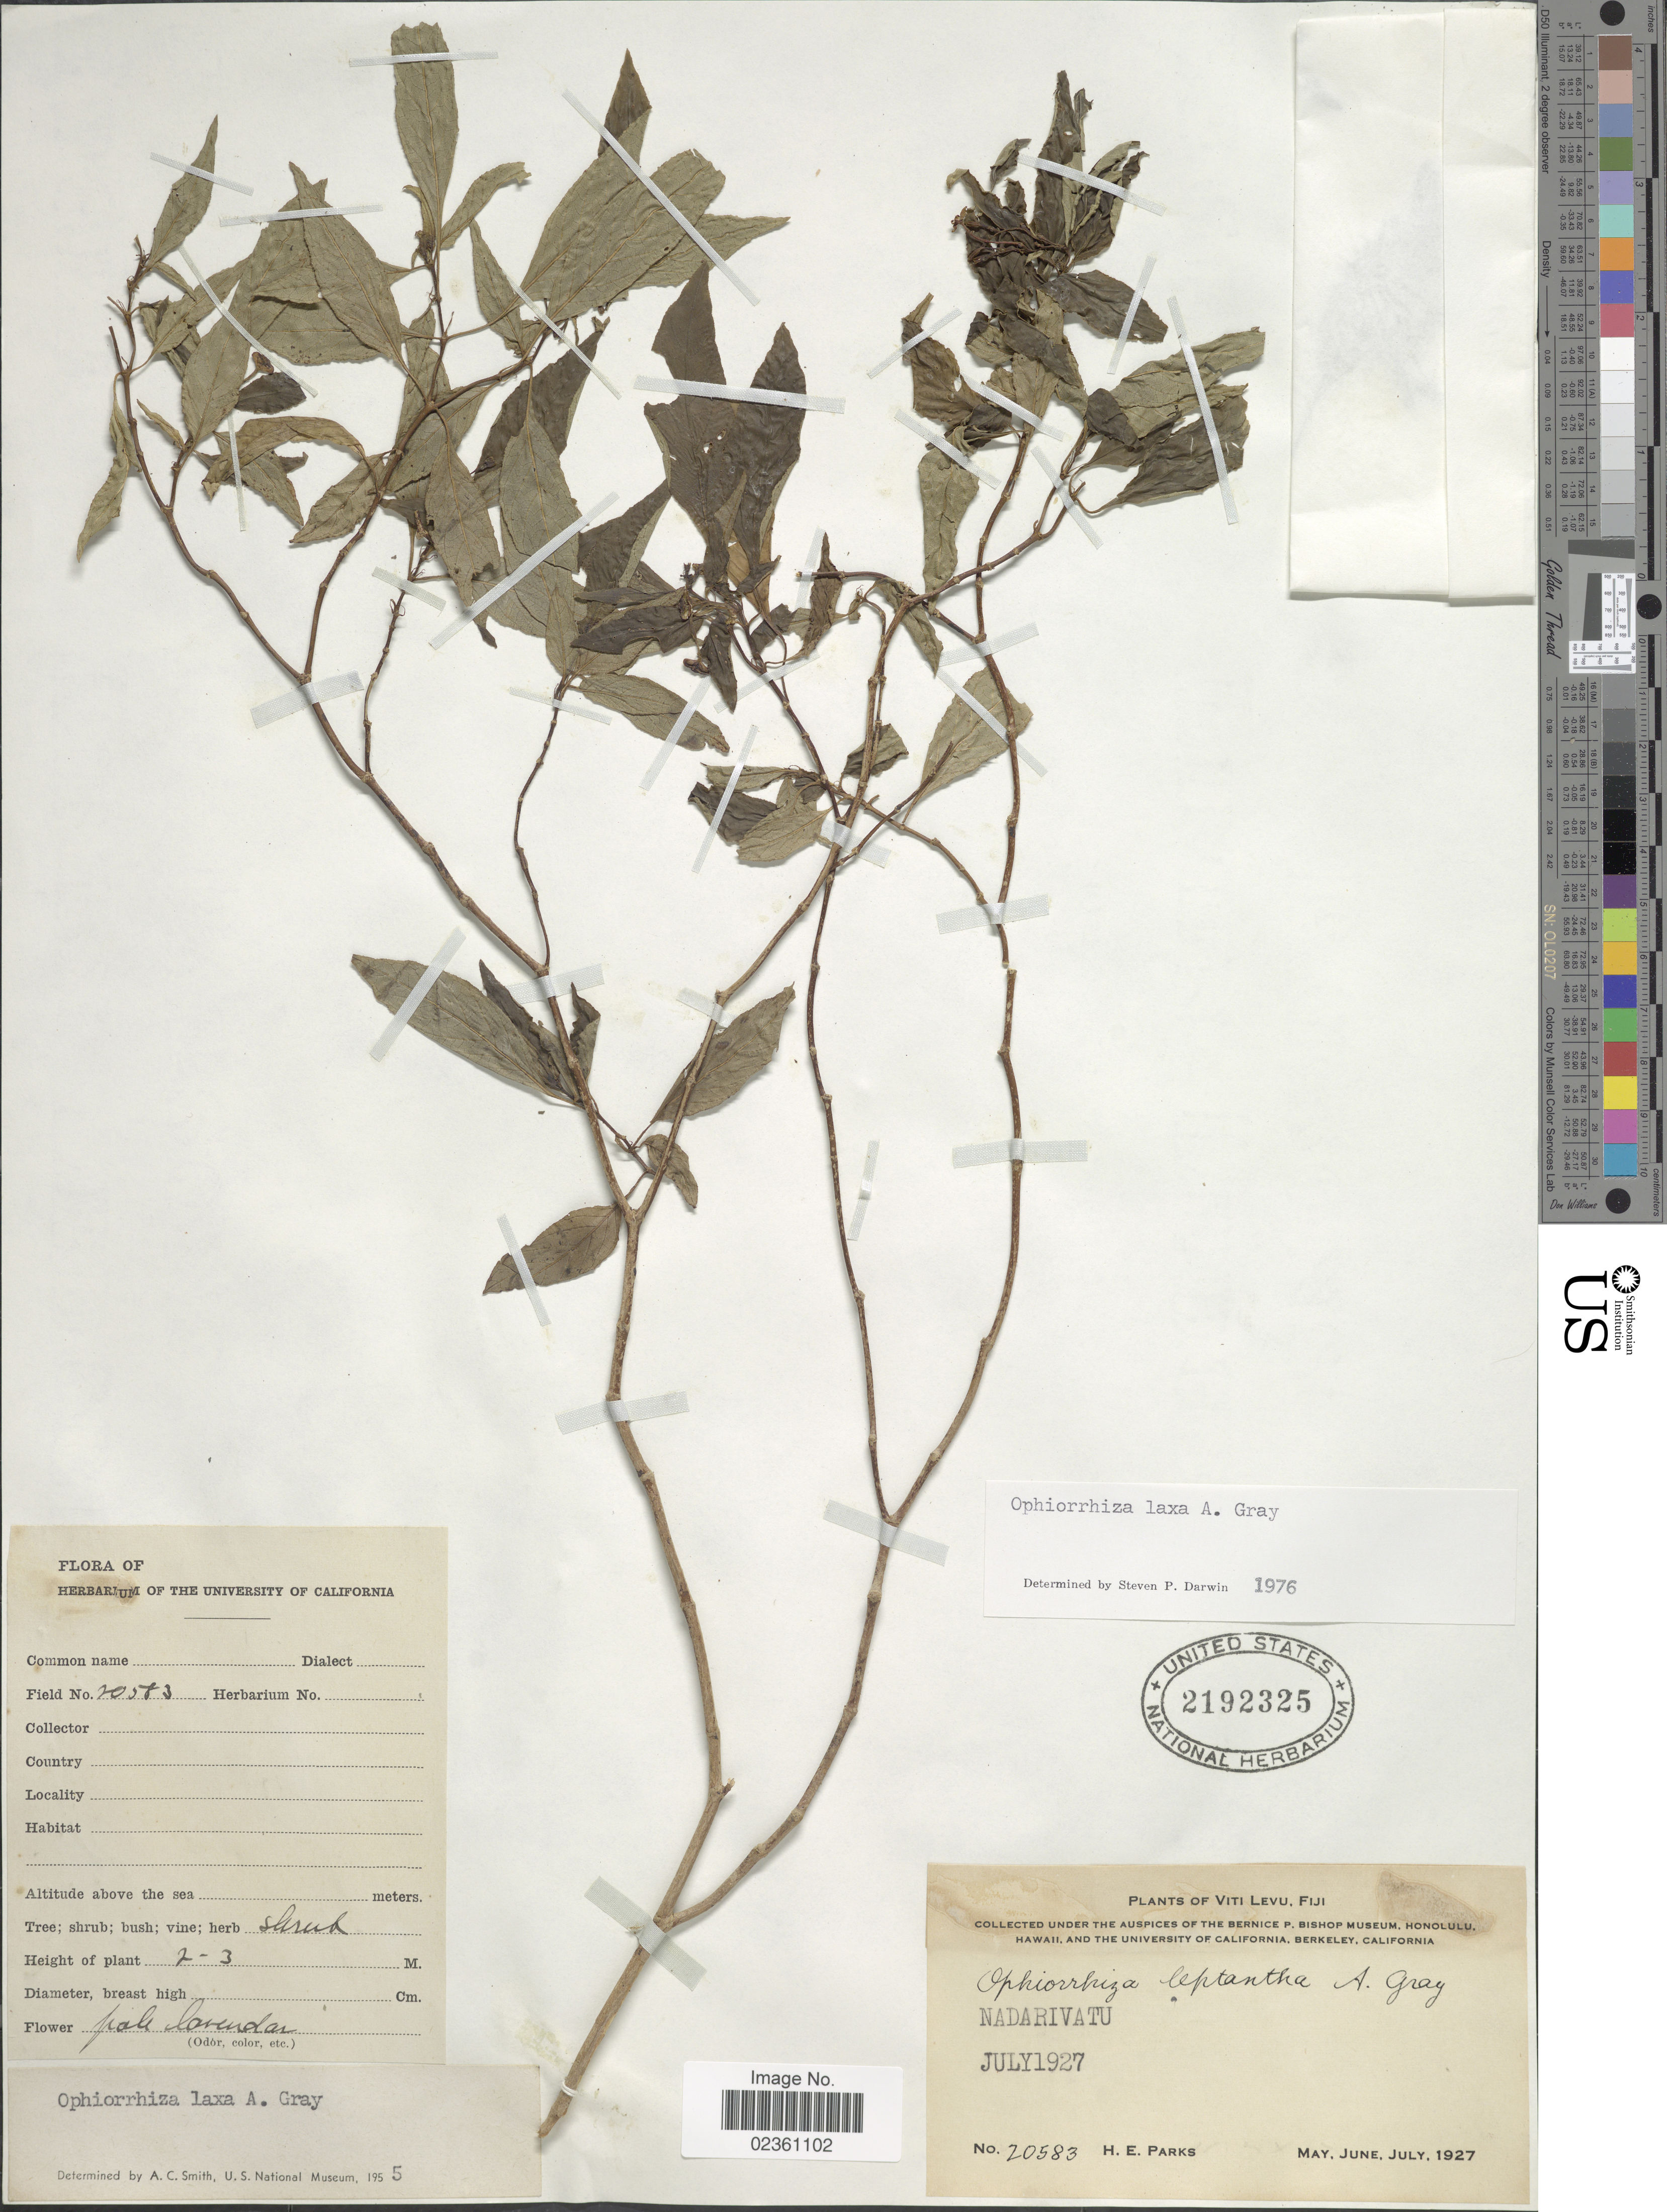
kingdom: Plantae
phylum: Tracheophyta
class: Magnoliopsida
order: Gentianales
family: Rubiaceae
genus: Ophiorrhiza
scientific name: Ophiorrhiza laxa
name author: A. Gray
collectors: H. E. Parks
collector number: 20583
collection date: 1927-07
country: Fiji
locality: Viti Levu, Nadarivatu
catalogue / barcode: US 2192325